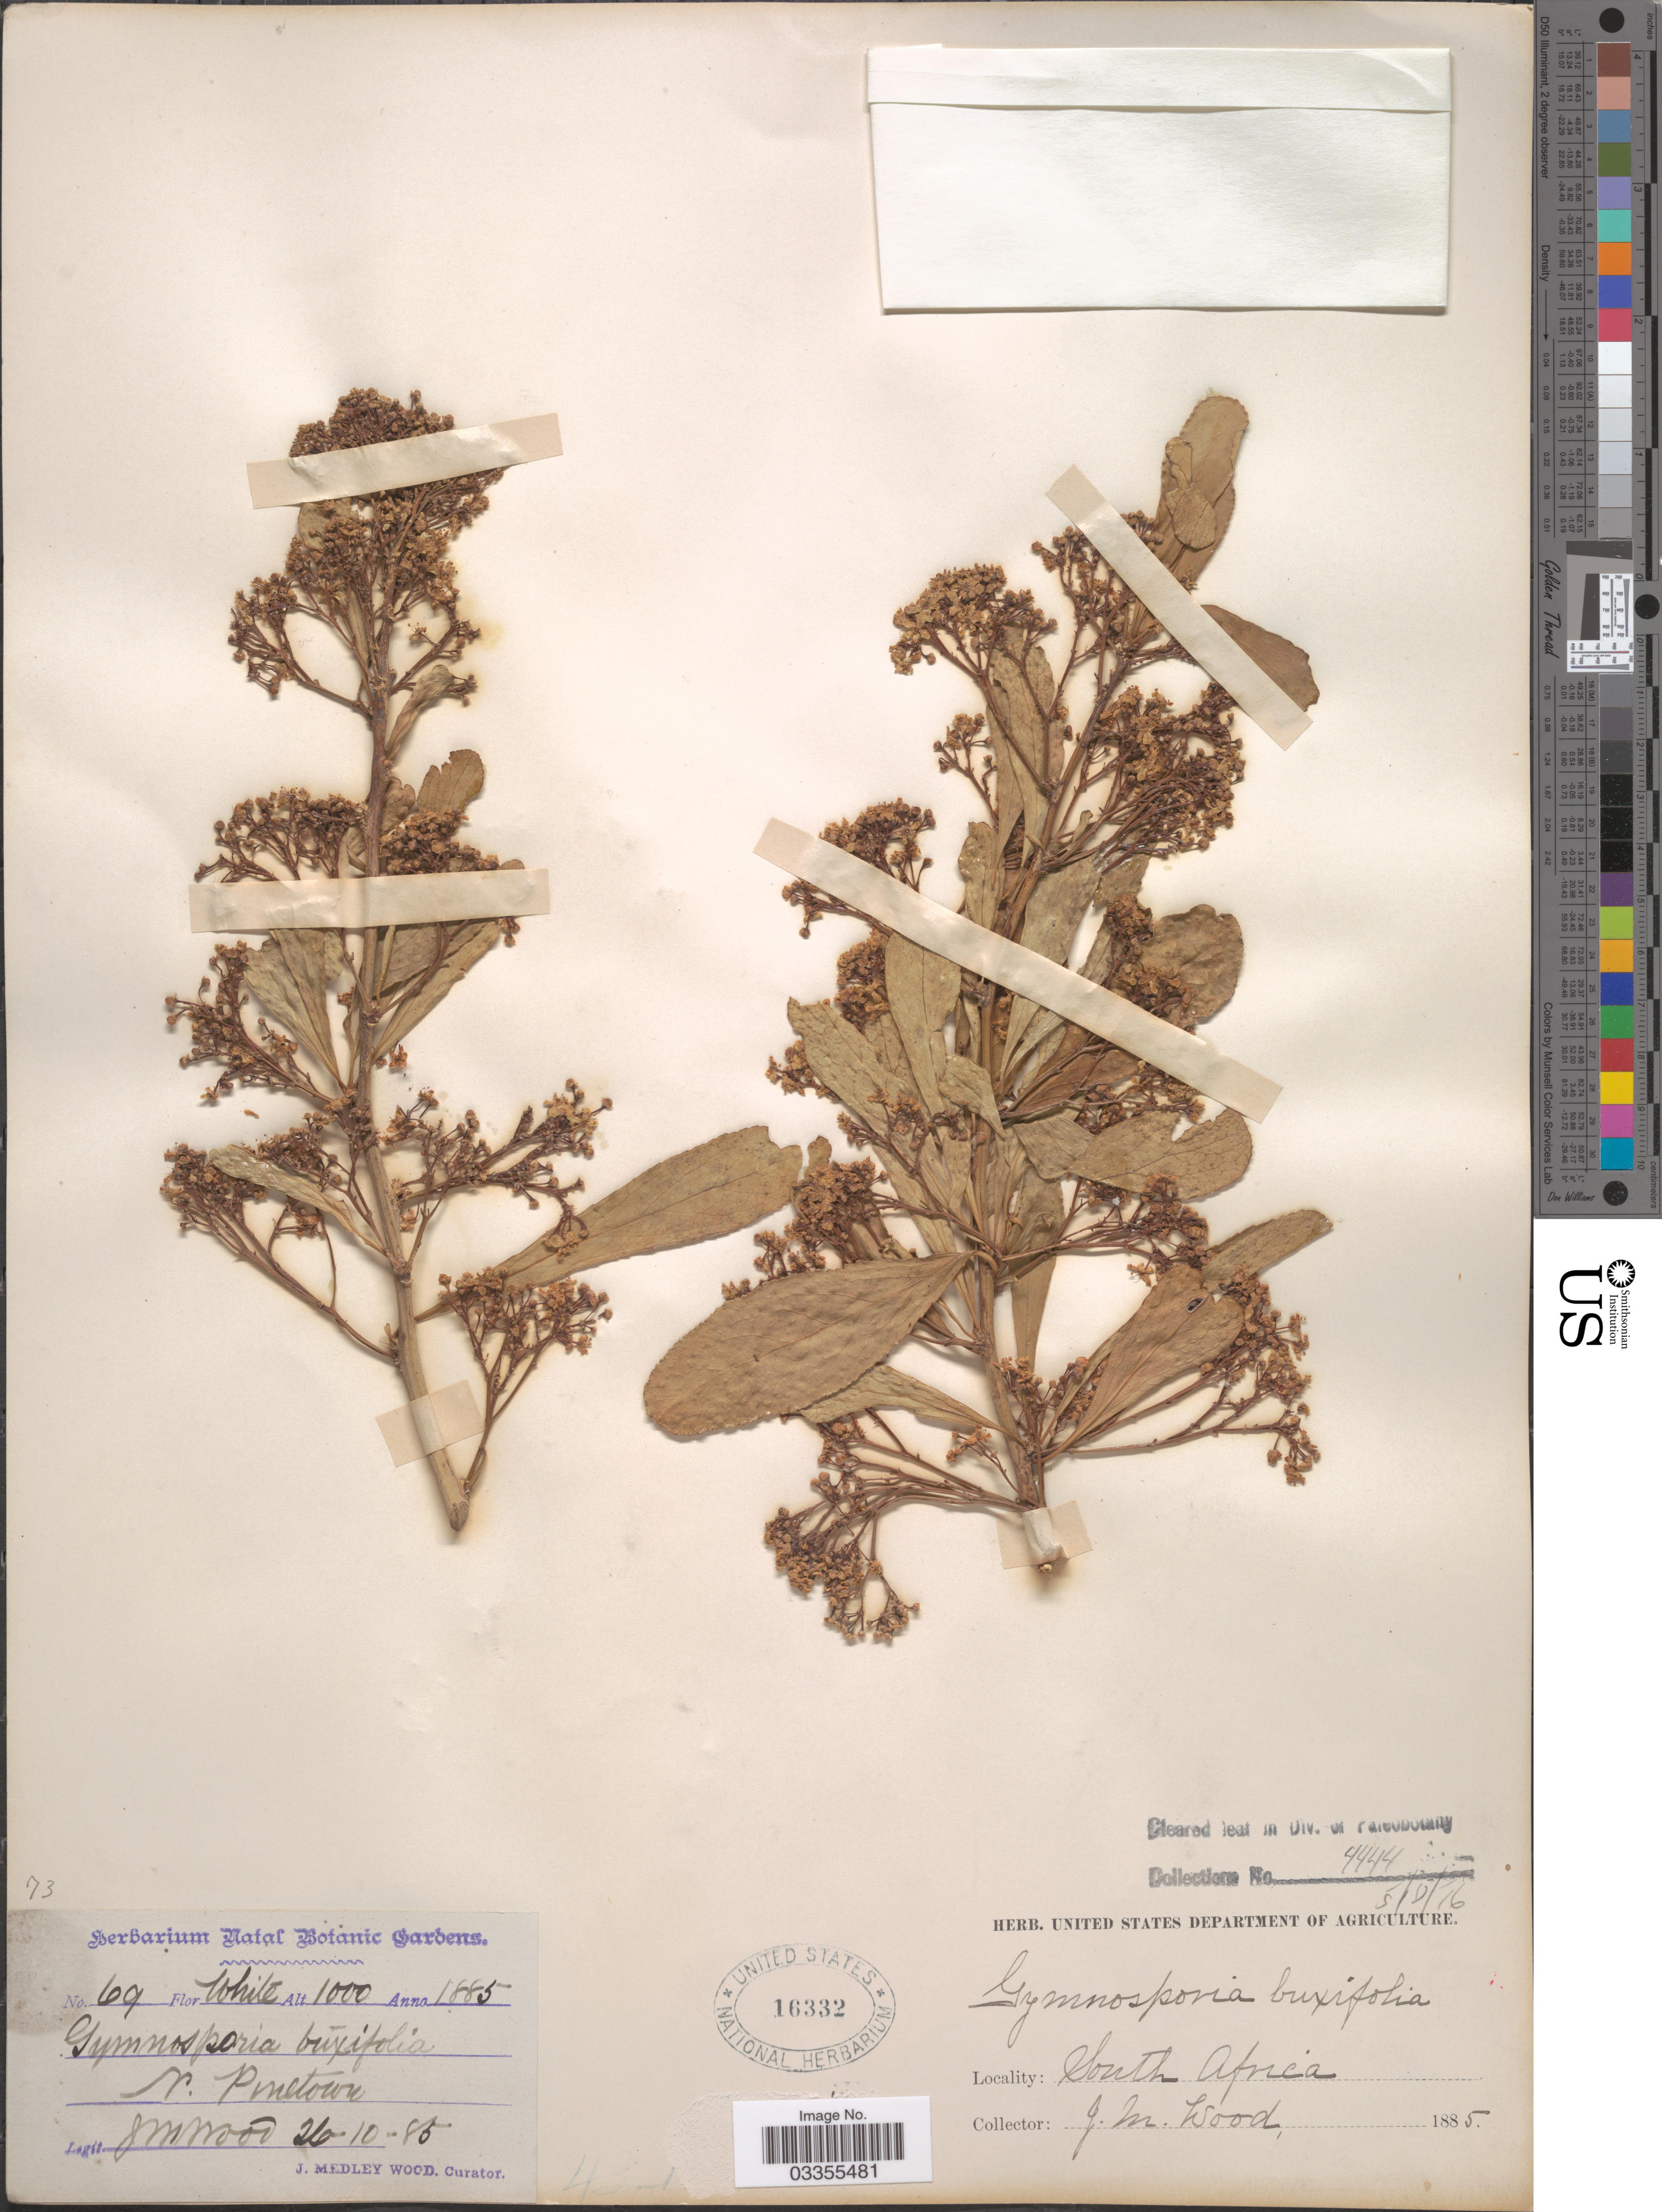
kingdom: Plantae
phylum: Tracheophyta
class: Magnoliopsida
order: Celastrales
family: Celastraceae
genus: Gymnosporia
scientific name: Gymnosporia buxifolia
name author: (L.) Szyszyl.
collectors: J. M. Wood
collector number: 69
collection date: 1885-10-26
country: South Africa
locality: N. Pinetown.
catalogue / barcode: US 16332